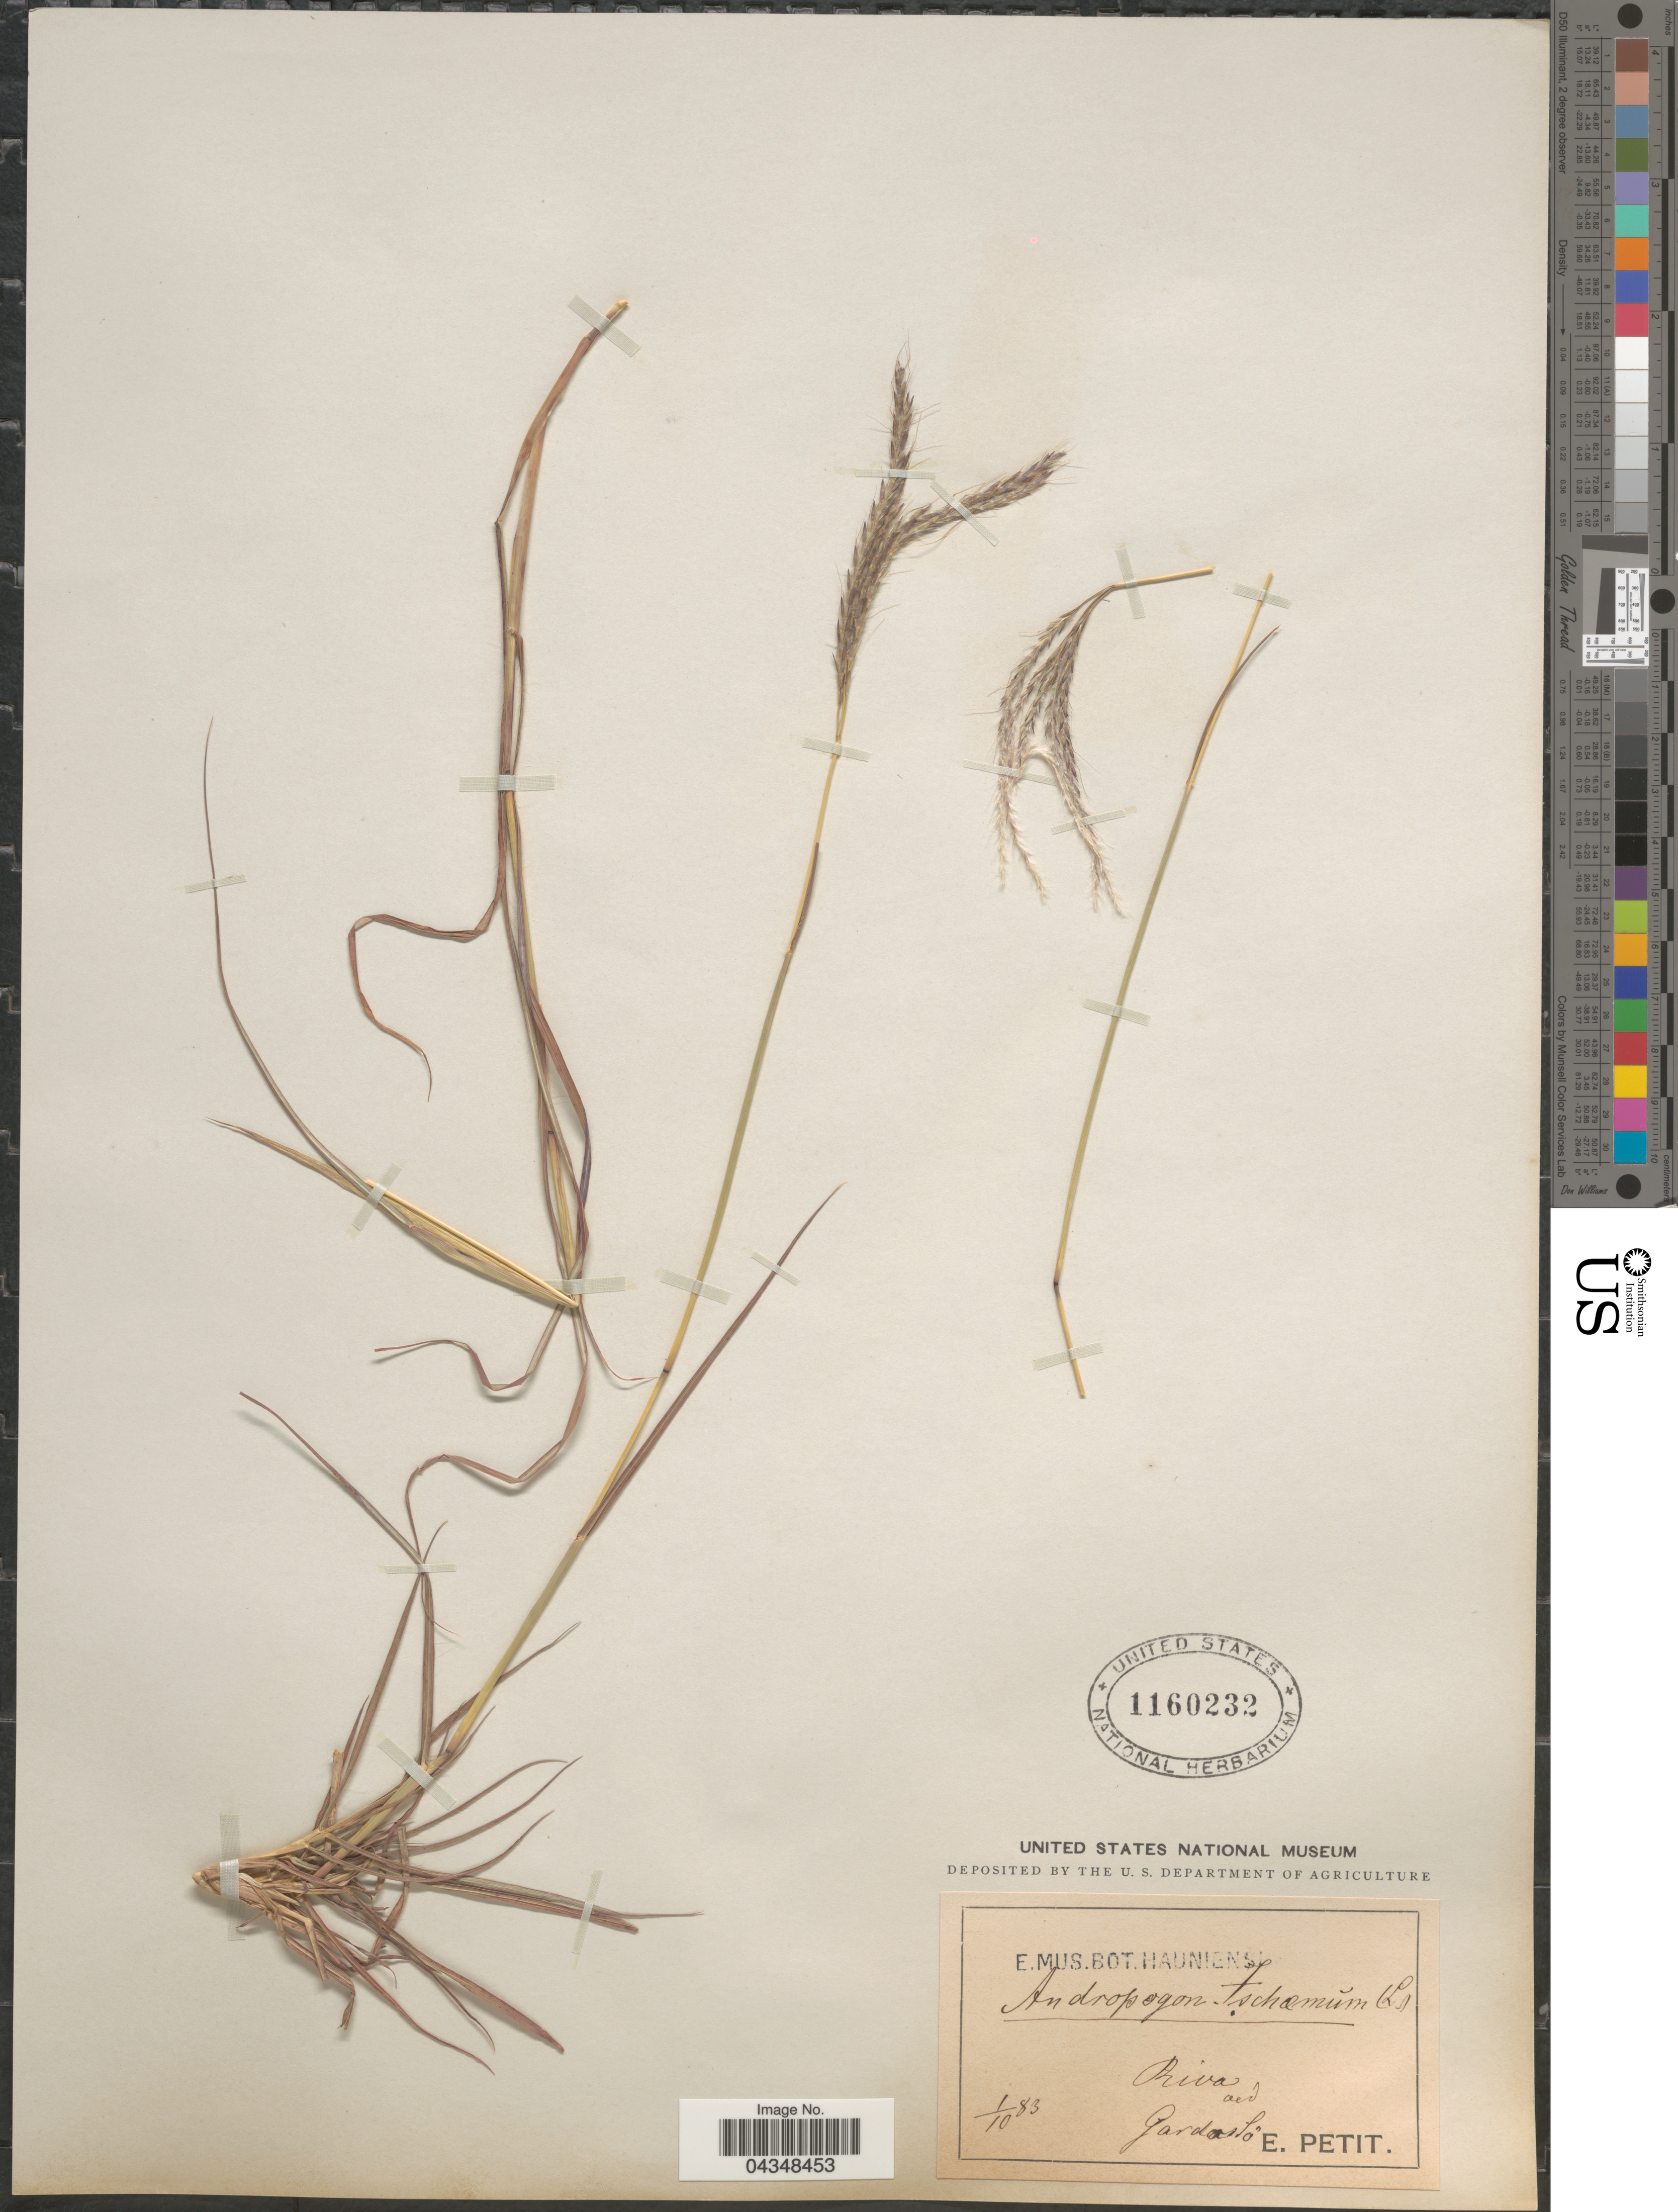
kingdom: Plantae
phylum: Tracheophyta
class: Liliopsida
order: Poales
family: Poaceae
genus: Bothriochloa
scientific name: Bothriochloa ischaemum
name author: (L.) Keng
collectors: E. Petit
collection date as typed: Transcribed d/m/y: 1/10/83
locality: Priva ad Gardaslo. [interpreted]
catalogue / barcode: US 1160232